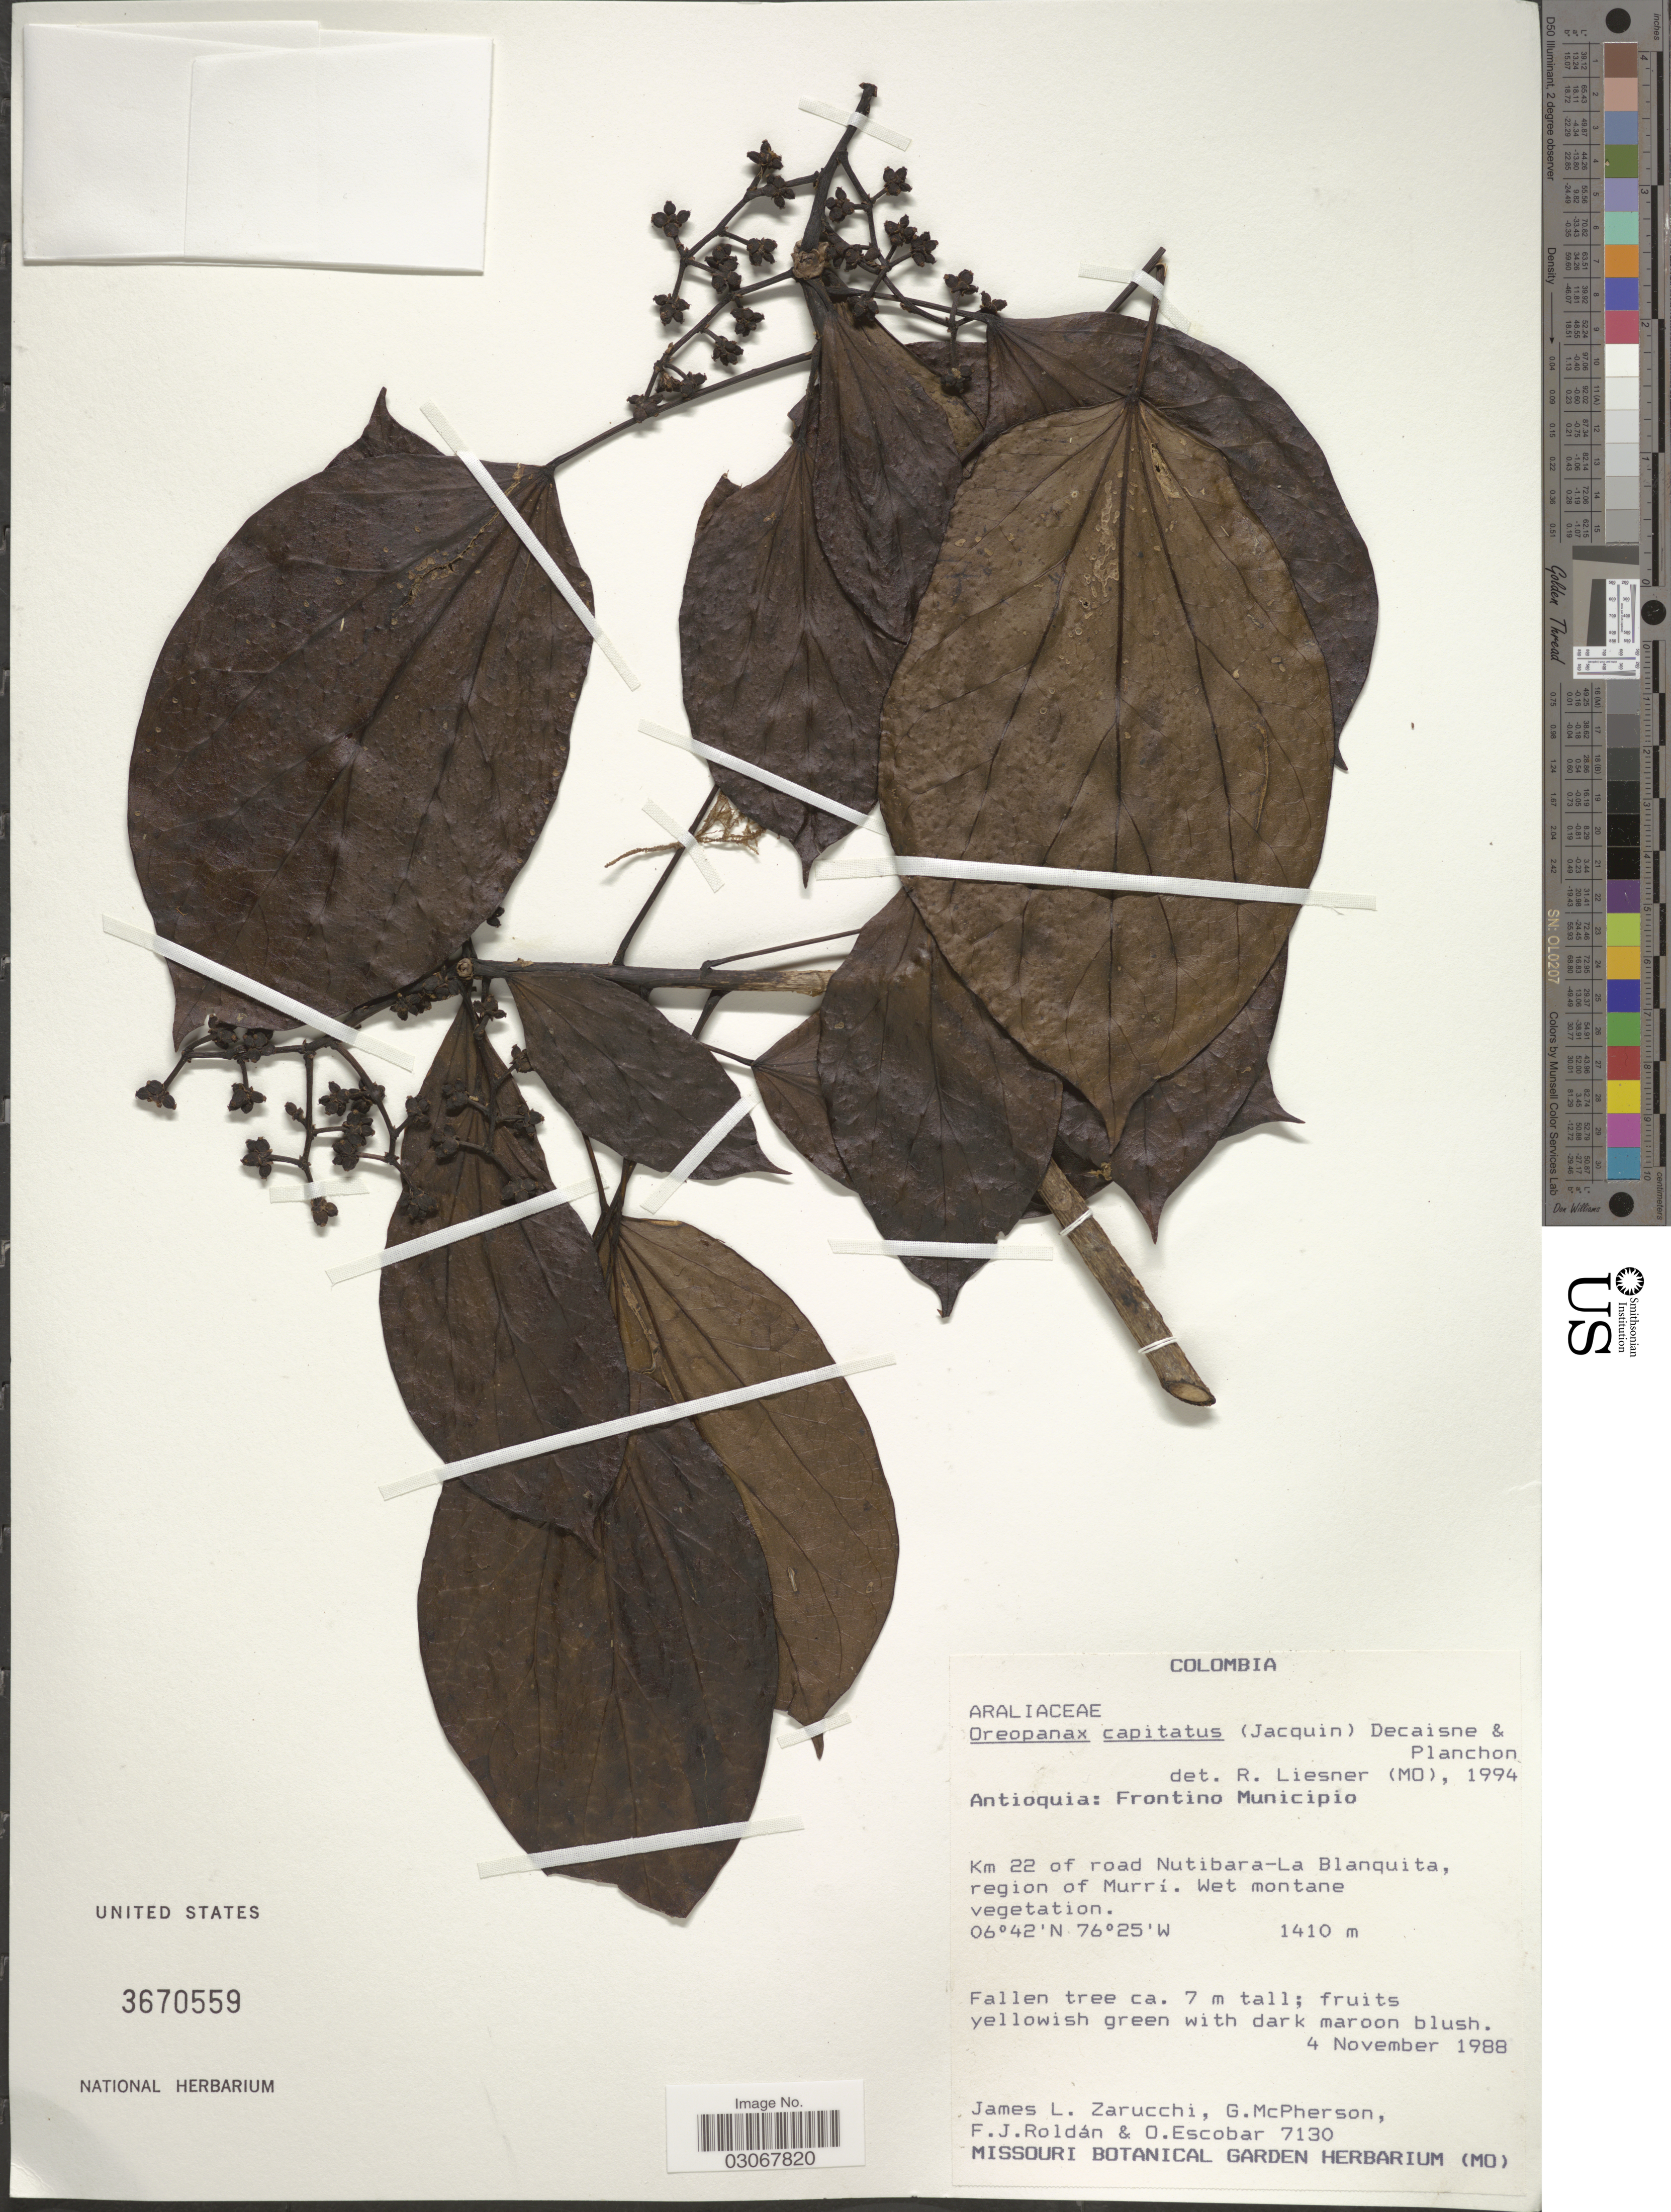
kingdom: Plantae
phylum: Tracheophyta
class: Magnoliopsida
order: Apiales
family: Araliaceae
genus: Oreopanax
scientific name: Oreopanax capitatus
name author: (Jacq.) Decne. & Planch.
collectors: J. L. Zarucchi, G. McPherson, F. J. Roldán & O. Escobar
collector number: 7130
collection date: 1988-11-04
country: Colombia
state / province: Antioquia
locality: Frontino Municipio. Km 22 of road Nutibara-La Blanquita, region of Murrí.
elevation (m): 1410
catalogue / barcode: US 3670559